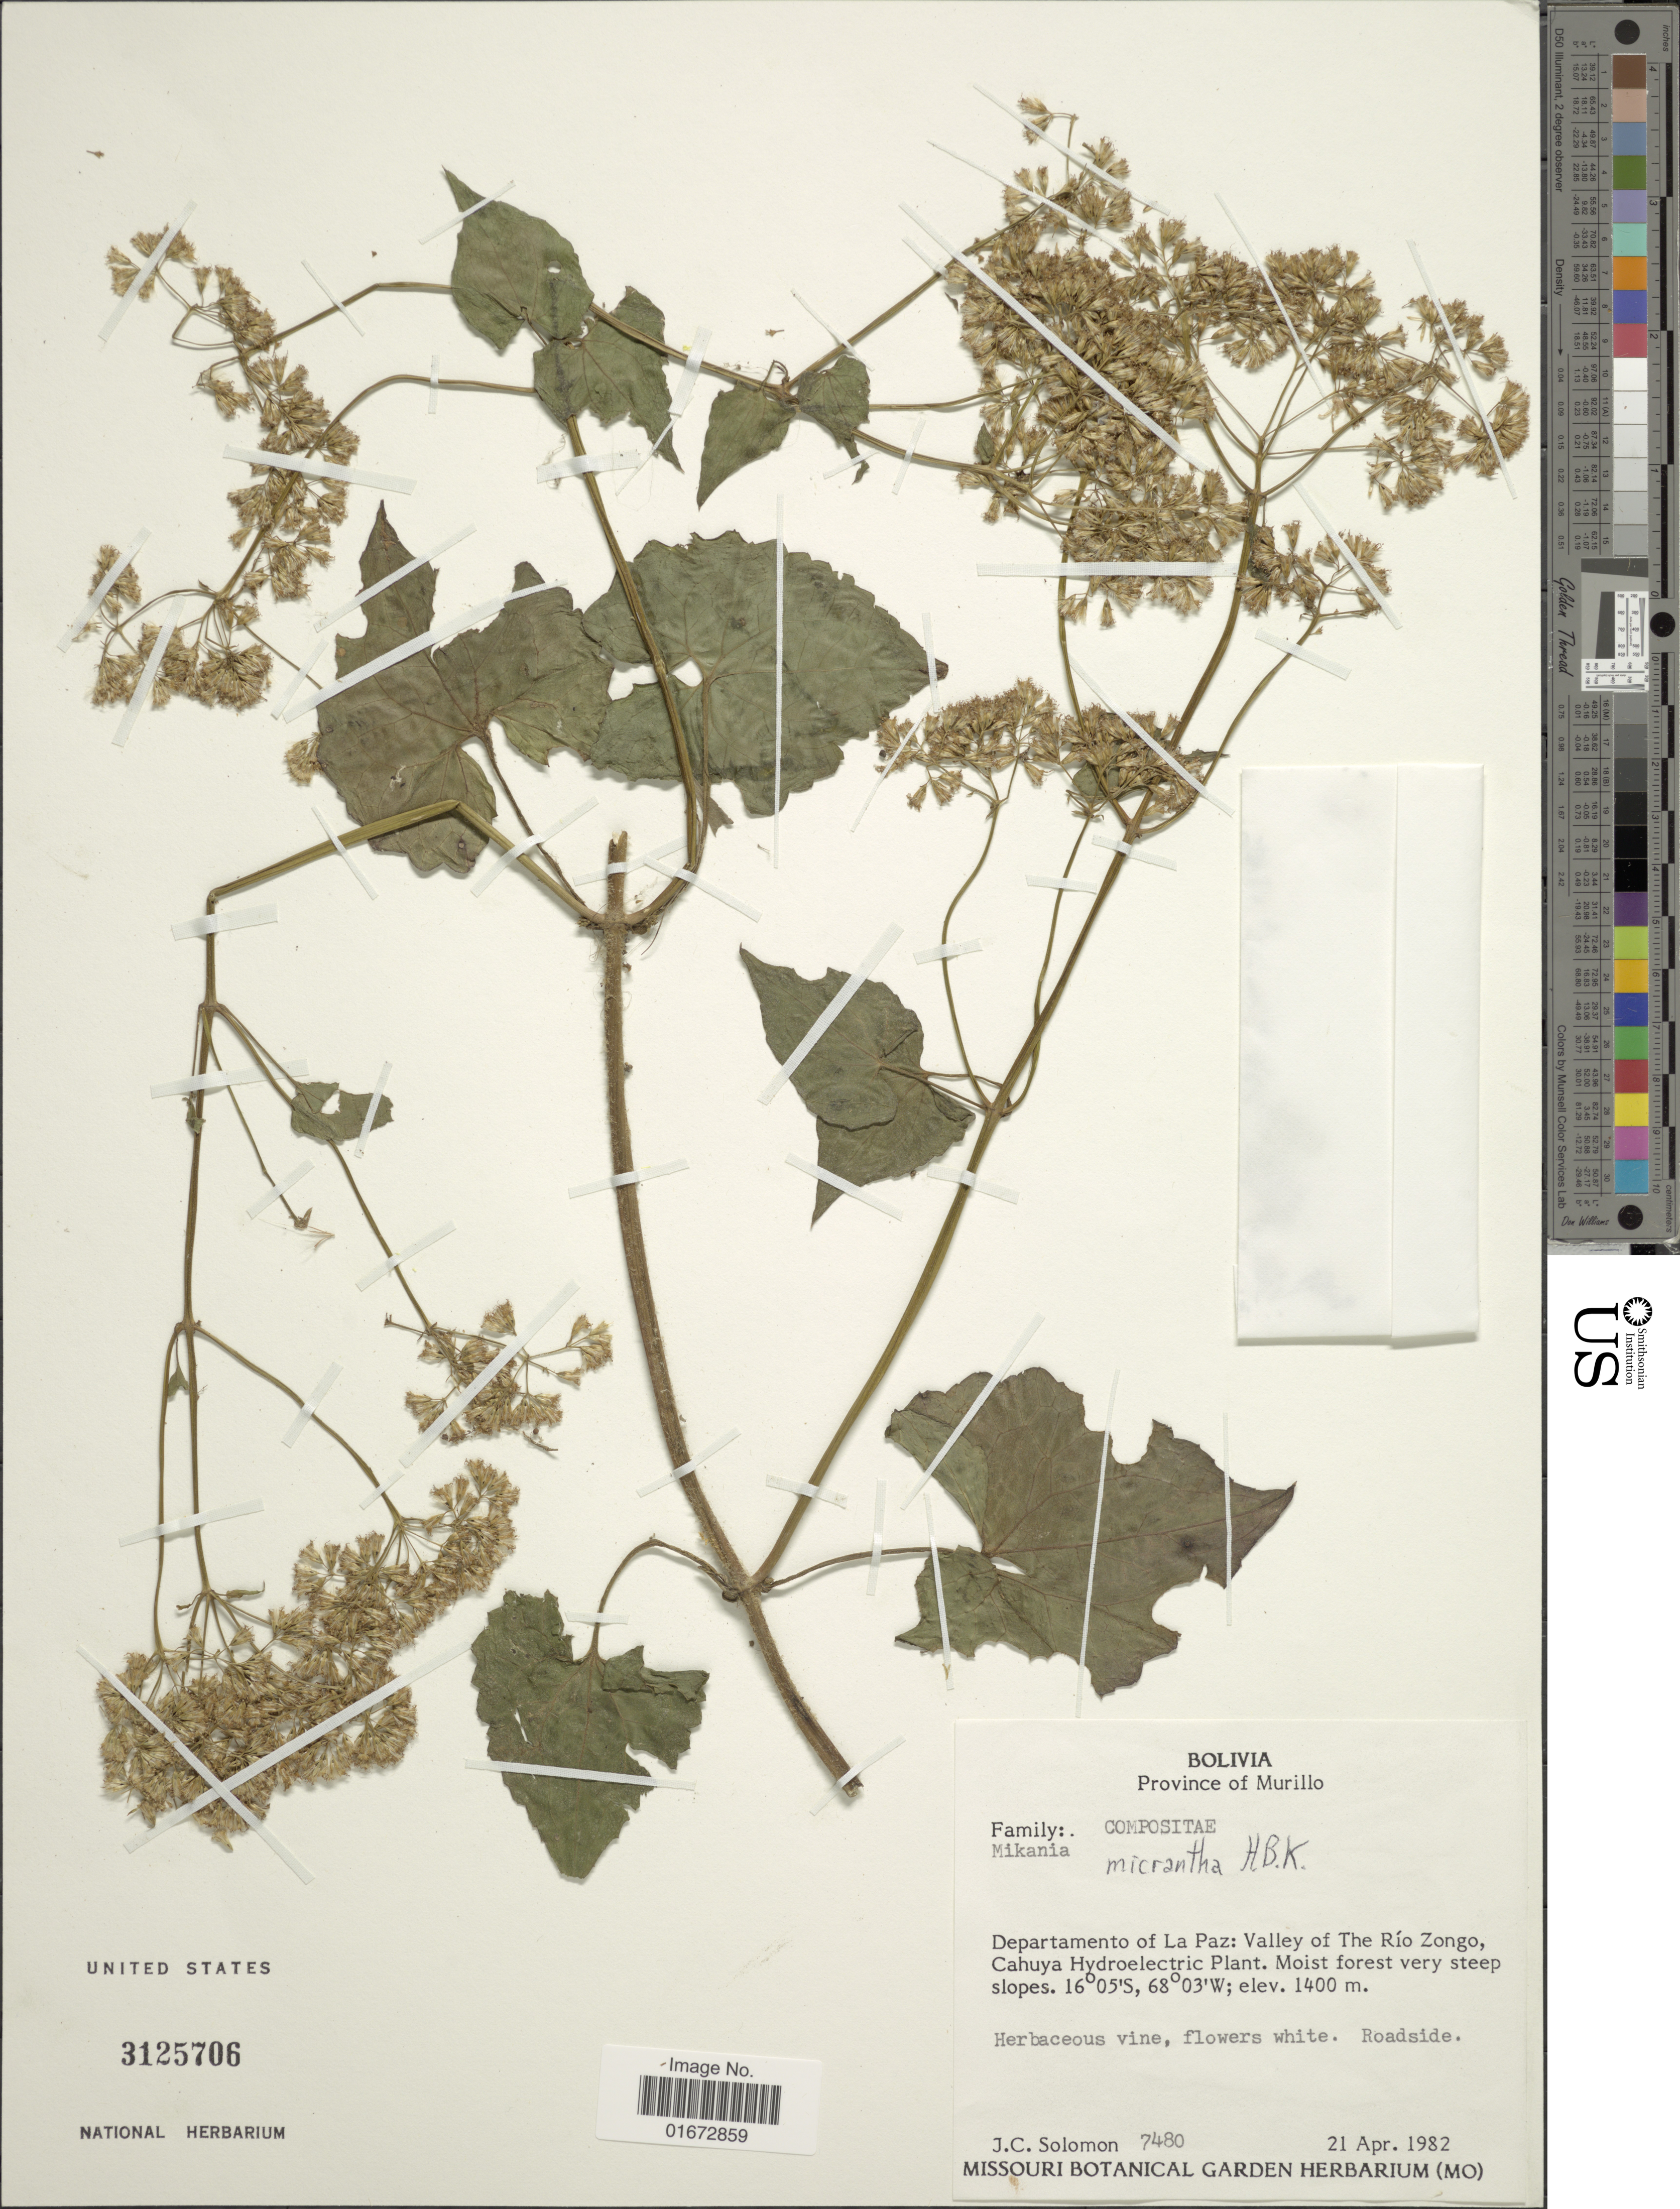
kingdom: Plantae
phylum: Tracheophyta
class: Magnoliopsida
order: Asterales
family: Asteraceae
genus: Mikania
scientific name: Mikania micrantha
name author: Kunth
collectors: J. C. Solomon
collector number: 7480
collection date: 1982-04-21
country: Bolivia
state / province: La Paz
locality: Province of Murillo. Departamento of La Paz: Valley of The Río Zongo, Cahuya Hydroelectric Plant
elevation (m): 1400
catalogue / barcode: US 3125706